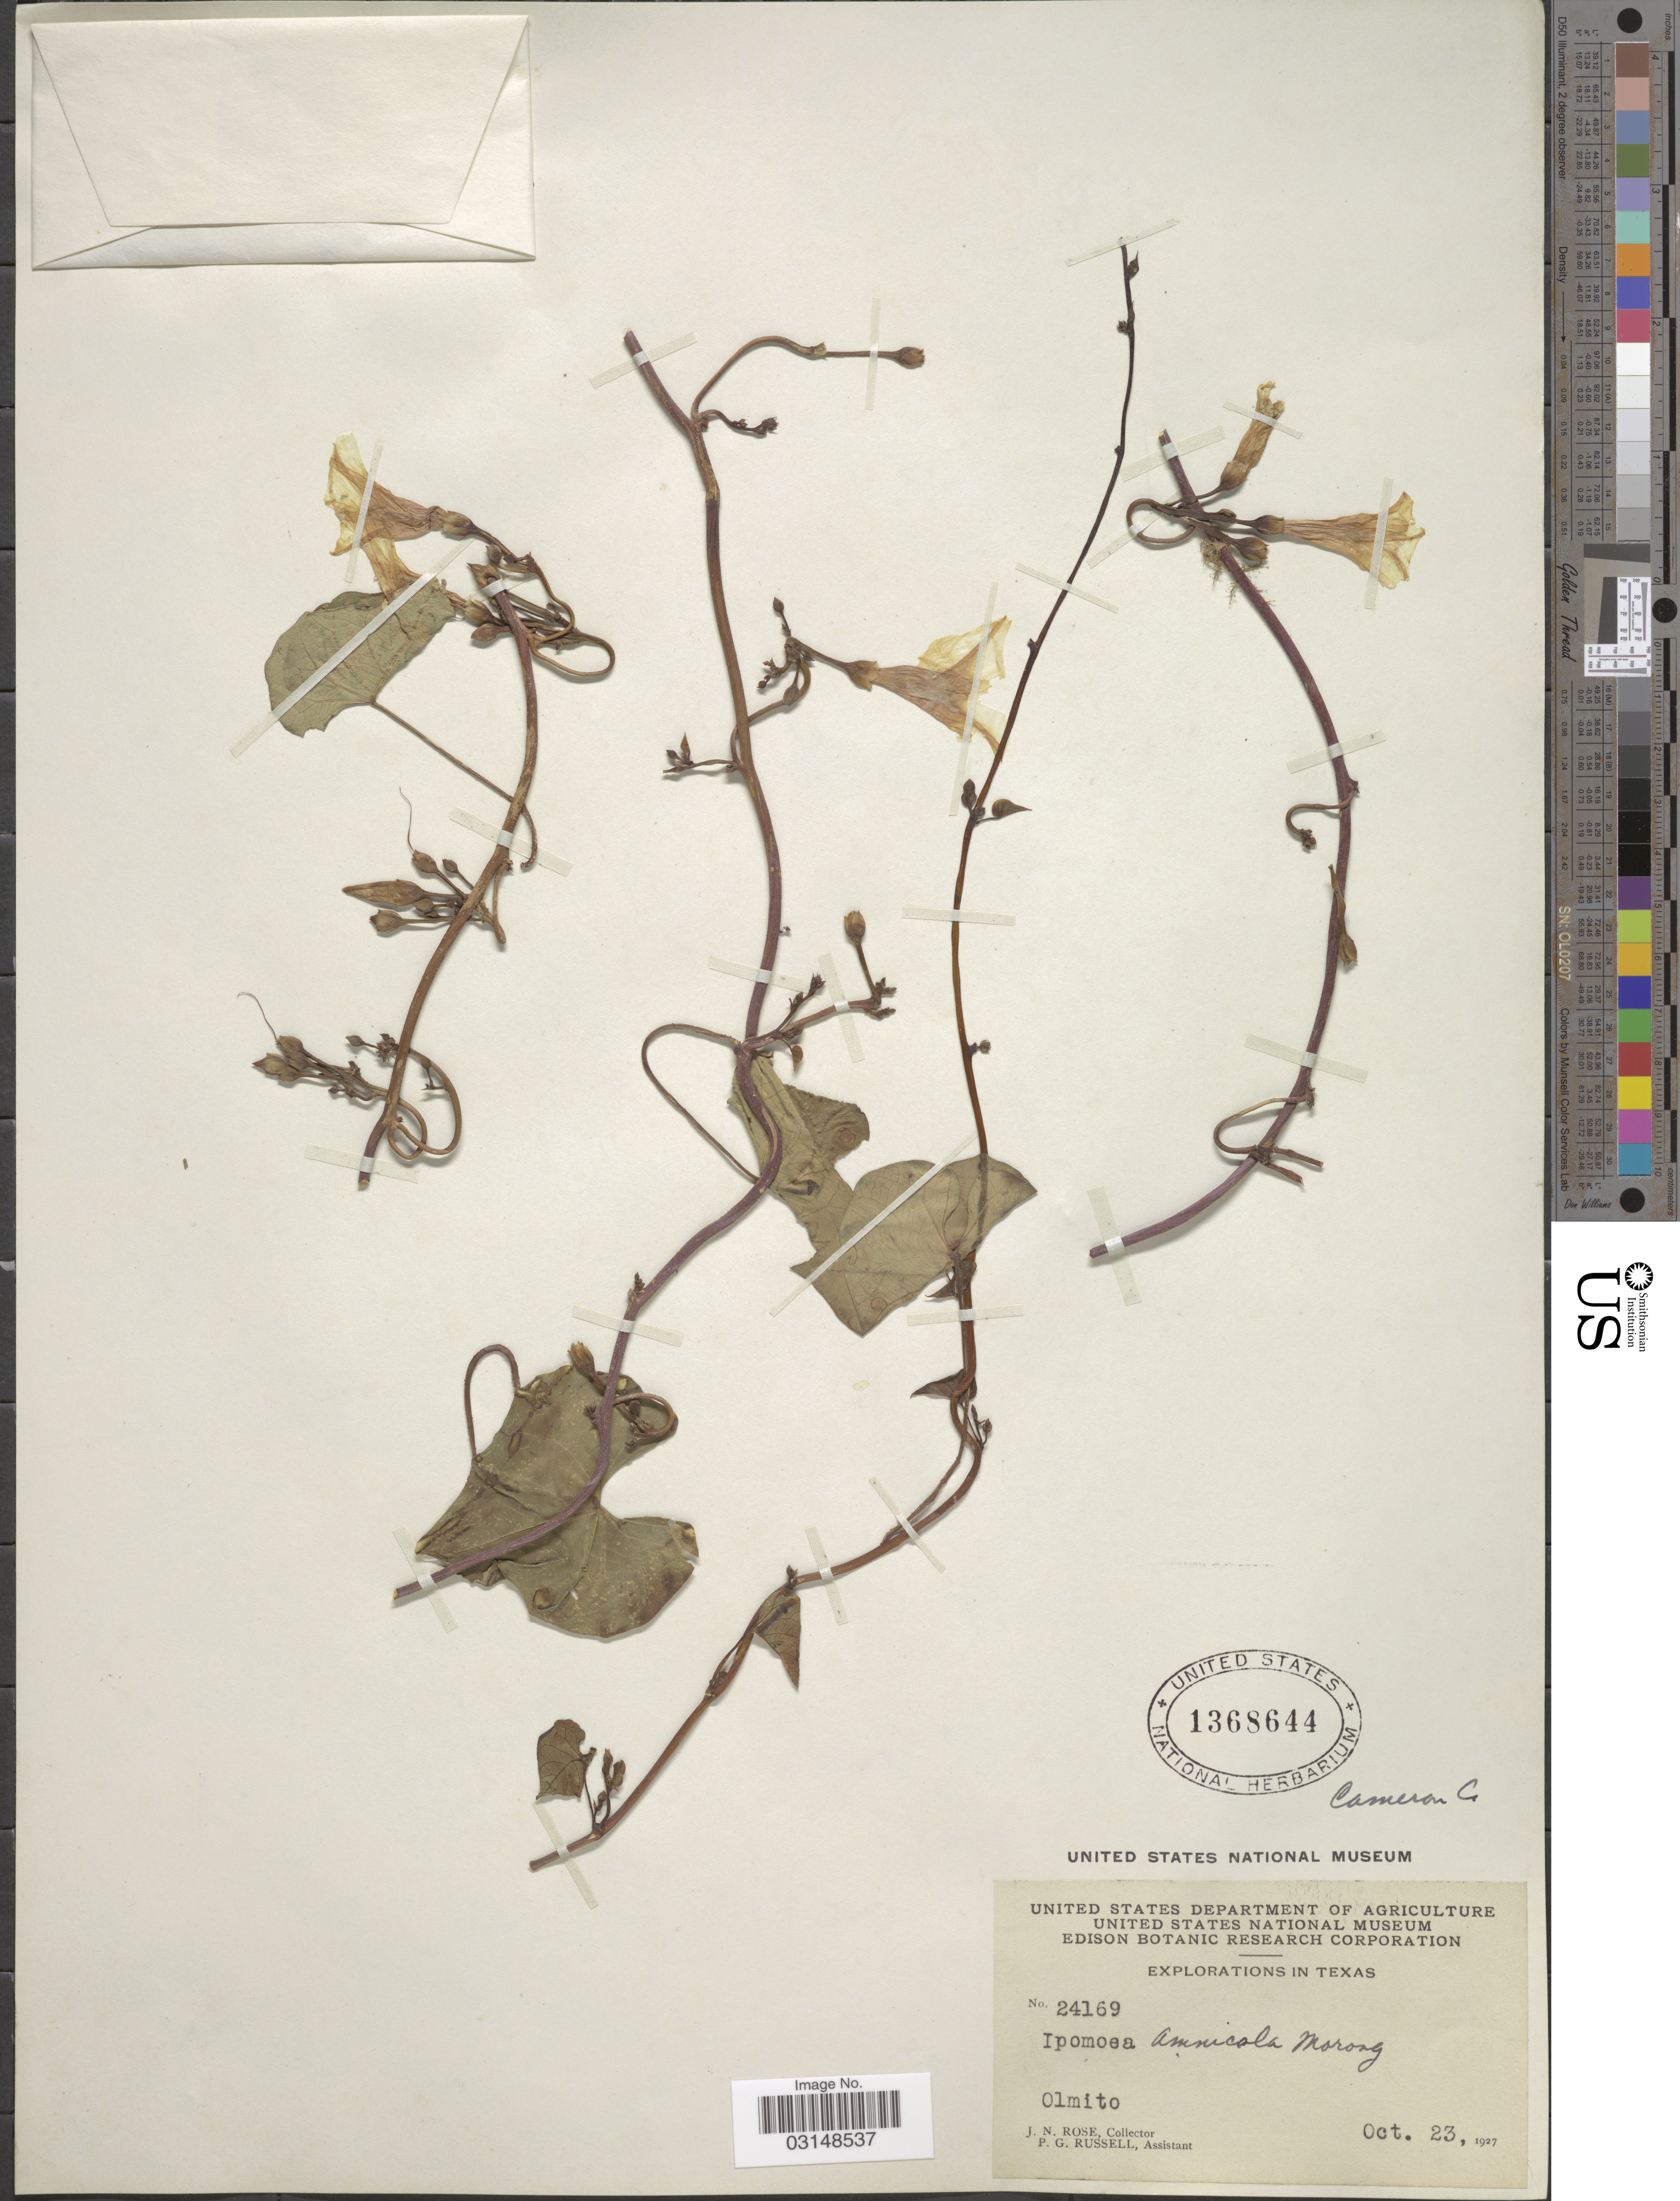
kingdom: Plantae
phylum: Tracheophyta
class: Magnoliopsida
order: Solanales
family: Convolvulaceae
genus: Ipomoea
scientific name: Ipomoea amnicola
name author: Morong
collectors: J. N. Rose & P. G. Russell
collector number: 24169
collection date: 1927-10-23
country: United States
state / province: Texas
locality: Olmito.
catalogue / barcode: US 1368644